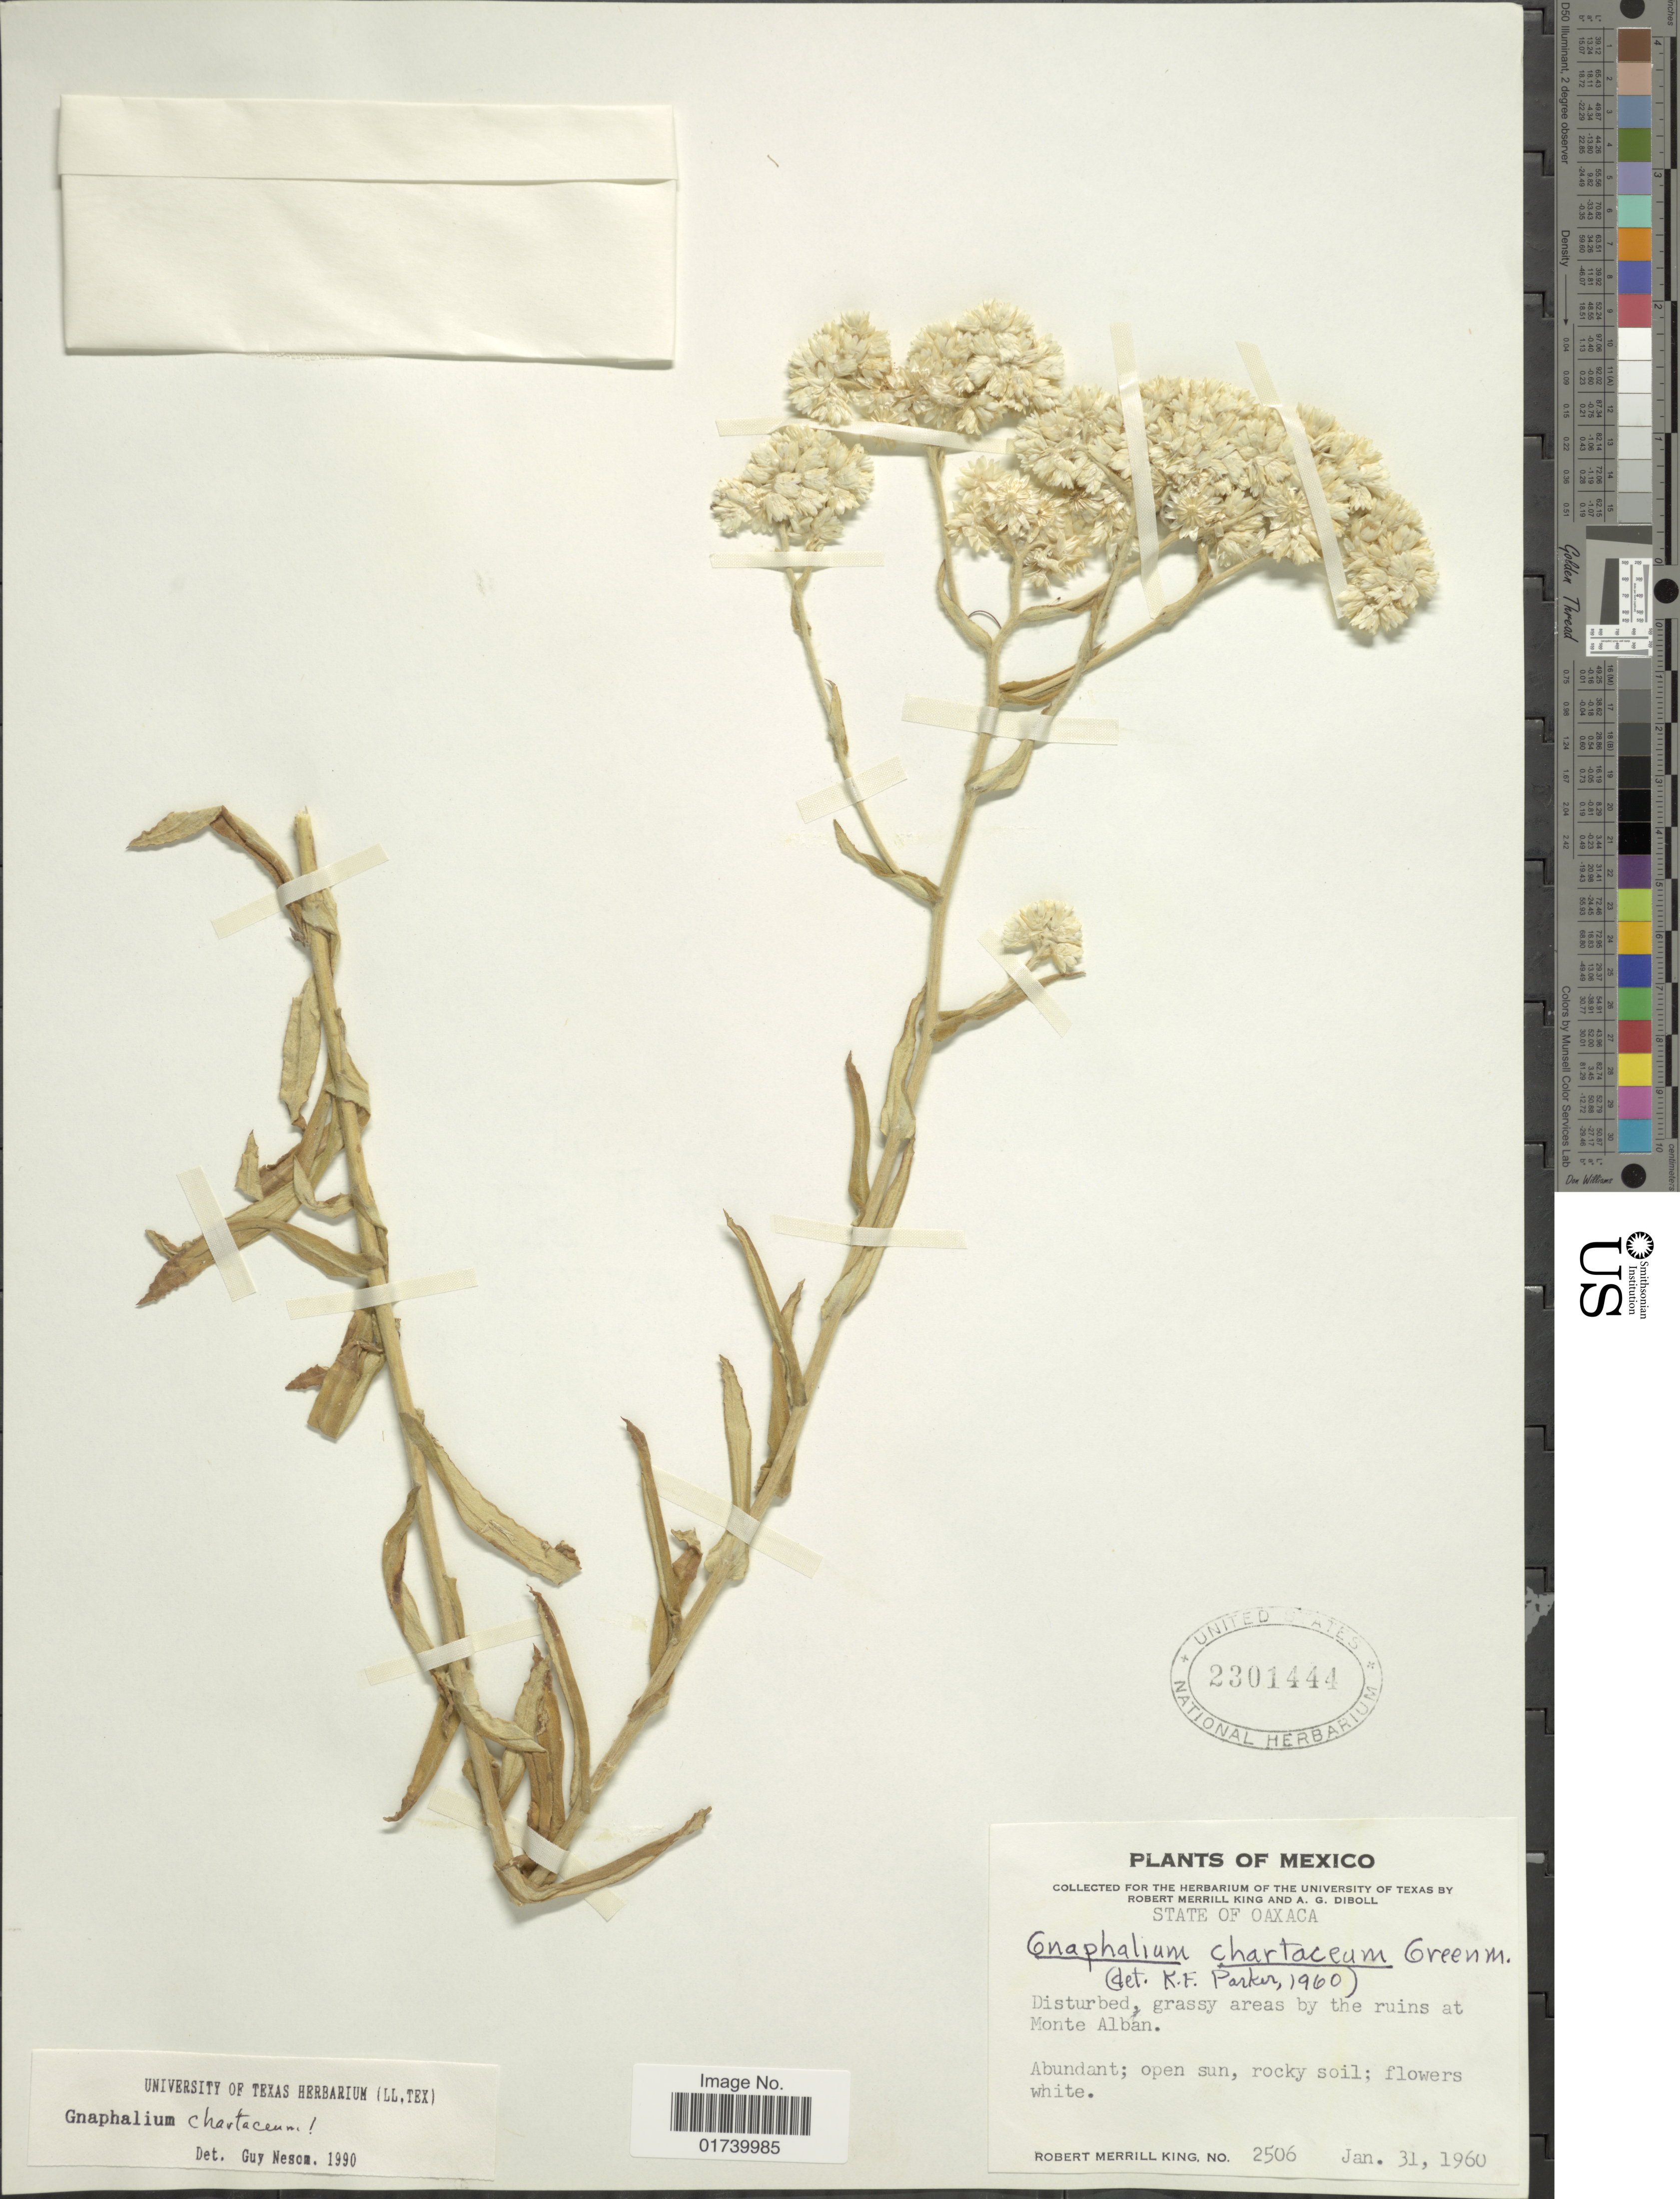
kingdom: Plantae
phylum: Tracheophyta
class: Magnoliopsida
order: Asterales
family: Asteraceae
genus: Pseudognaphalium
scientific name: Pseudognaphalium chartaceum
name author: (Greenm.) Anderb.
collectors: R. M. King & A. Diboll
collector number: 2506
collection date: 1960-01-31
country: Mexico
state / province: Oaxaca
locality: Disturbed grassy areas by the ruins at Monte Alban.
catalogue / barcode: US 2301444